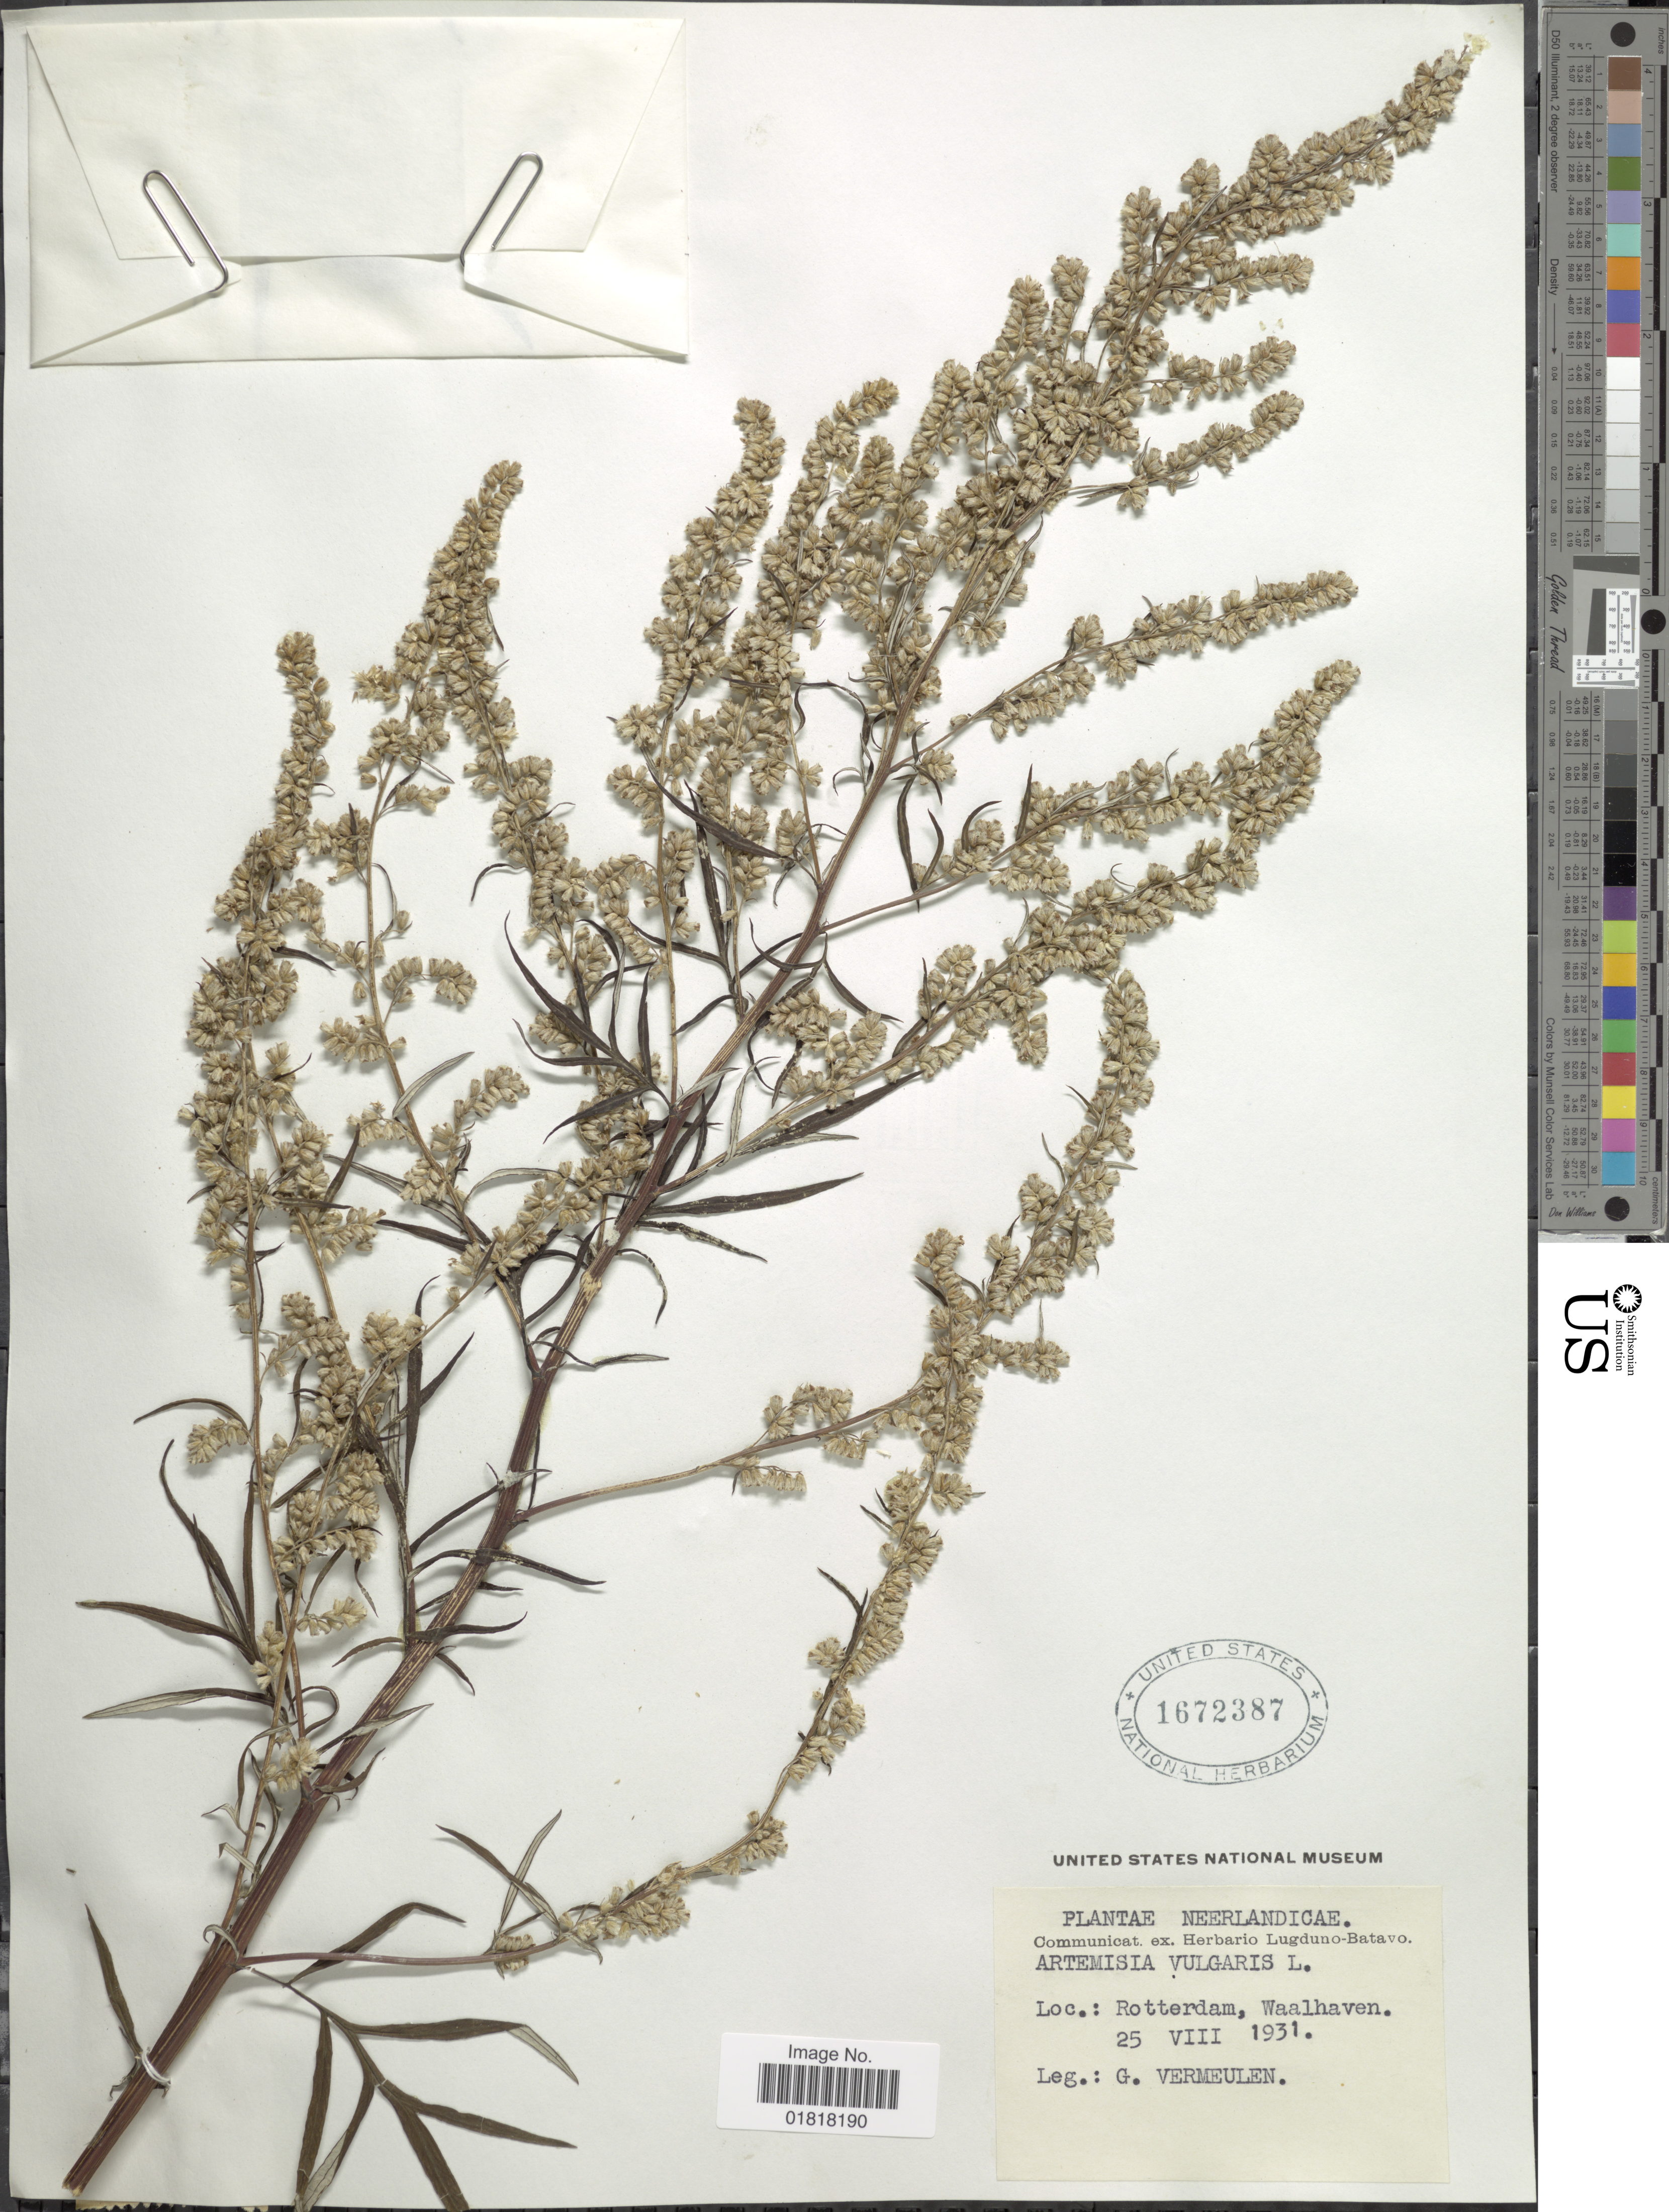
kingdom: Plantae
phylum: Tracheophyta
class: Magnoliopsida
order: Asterales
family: Asteraceae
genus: Artemisia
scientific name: Artemisia vulgaris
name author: L.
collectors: G. Vermeulen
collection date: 1931-08-25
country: Netherlands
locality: Rotterdam, Waalhaven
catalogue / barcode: US 1672387